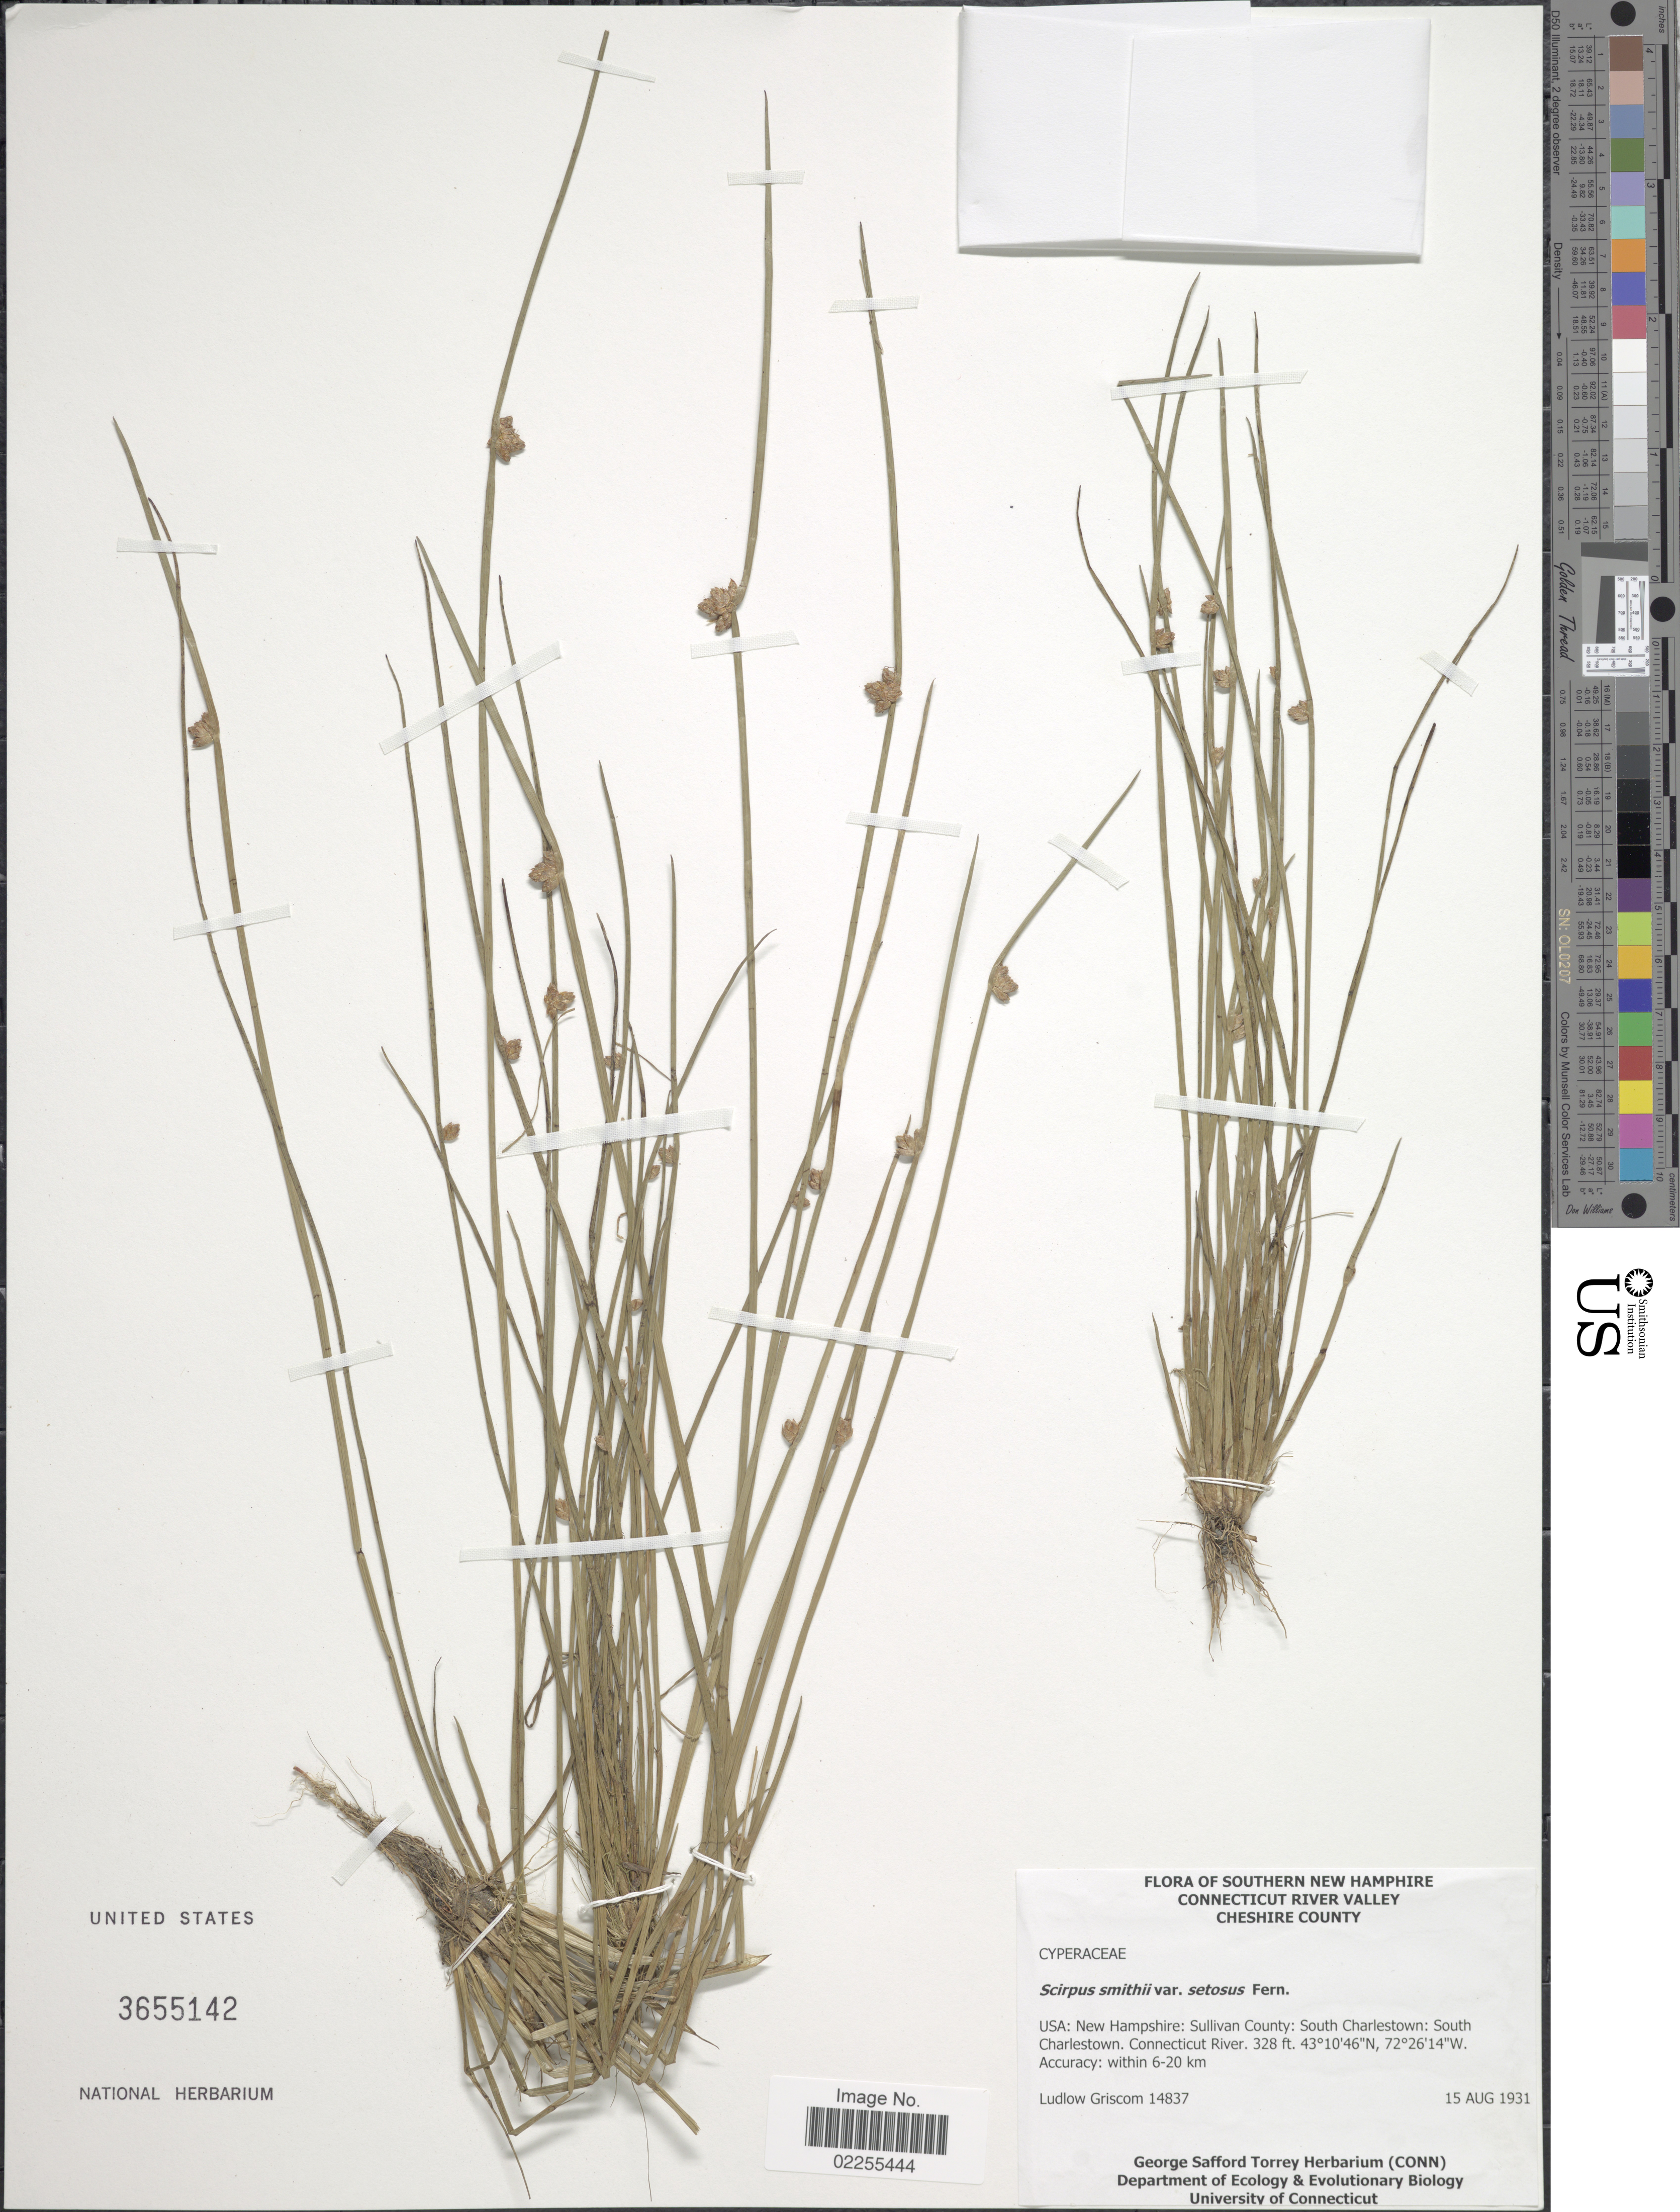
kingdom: Plantae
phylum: Tracheophyta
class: Liliopsida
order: Poales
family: Cyperaceae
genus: Bolboschoenus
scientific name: Bolboschoenus robustus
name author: (Pursh) Soják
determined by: Strong, M. T., (US), Smithsonian Institution - National Museum of Natural History (UNITED STATES)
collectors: L. Griscom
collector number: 14837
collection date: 1931-08-15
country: United States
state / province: New Hampshire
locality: Southern New Hampshire, Connecticut River Valley, Cheshire County, Sullivan County: South Charlestown, Connecticut River, accuracy: within 6-20 km.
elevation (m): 100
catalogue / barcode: US 3655142